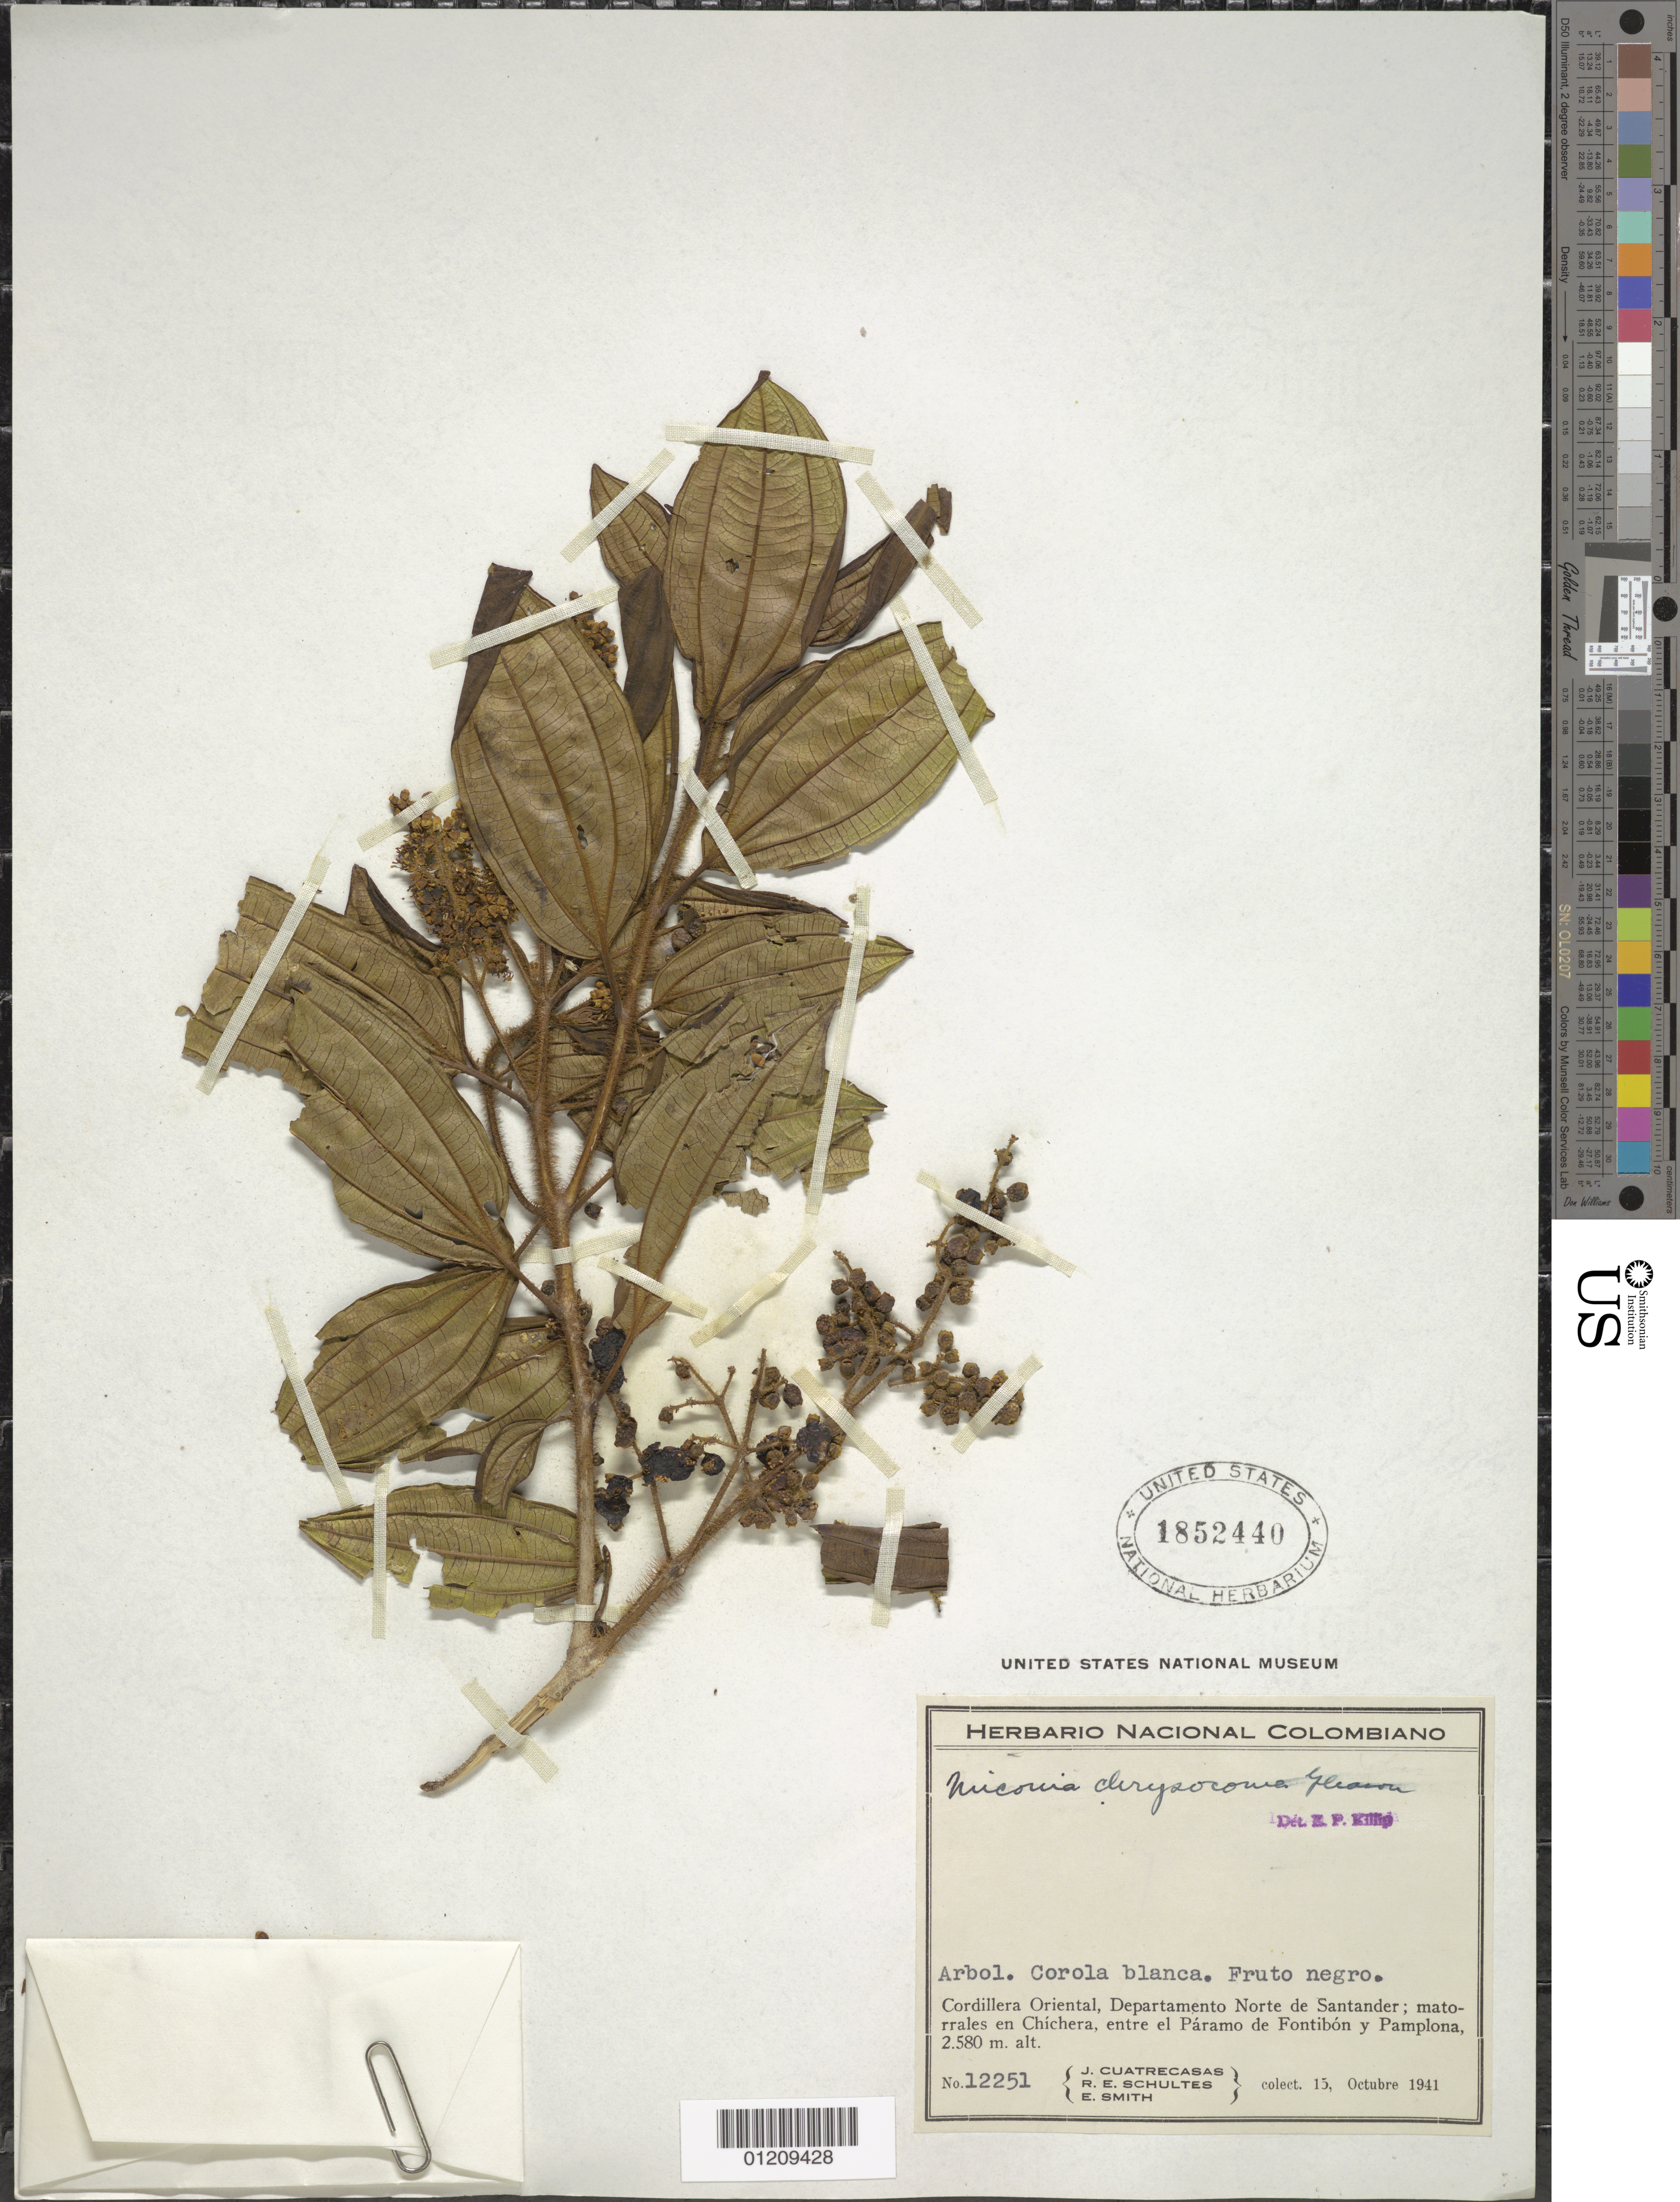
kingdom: Plantae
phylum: Tracheophyta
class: Magnoliopsida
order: Myrtales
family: Melastomataceae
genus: Miconia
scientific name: Miconia chrysocoma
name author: Gleason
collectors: J. Cuatrecasas, R. E. Schultes & C. E. Smith Jr.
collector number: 12251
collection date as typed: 15 Oct 1941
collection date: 1941-10-15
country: Colombia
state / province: Norte de Santander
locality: Cordillera Oriental; matorrales en Chichera, entre el Paramo de Fontibon y Pamplona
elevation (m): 2580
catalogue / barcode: US 1852440